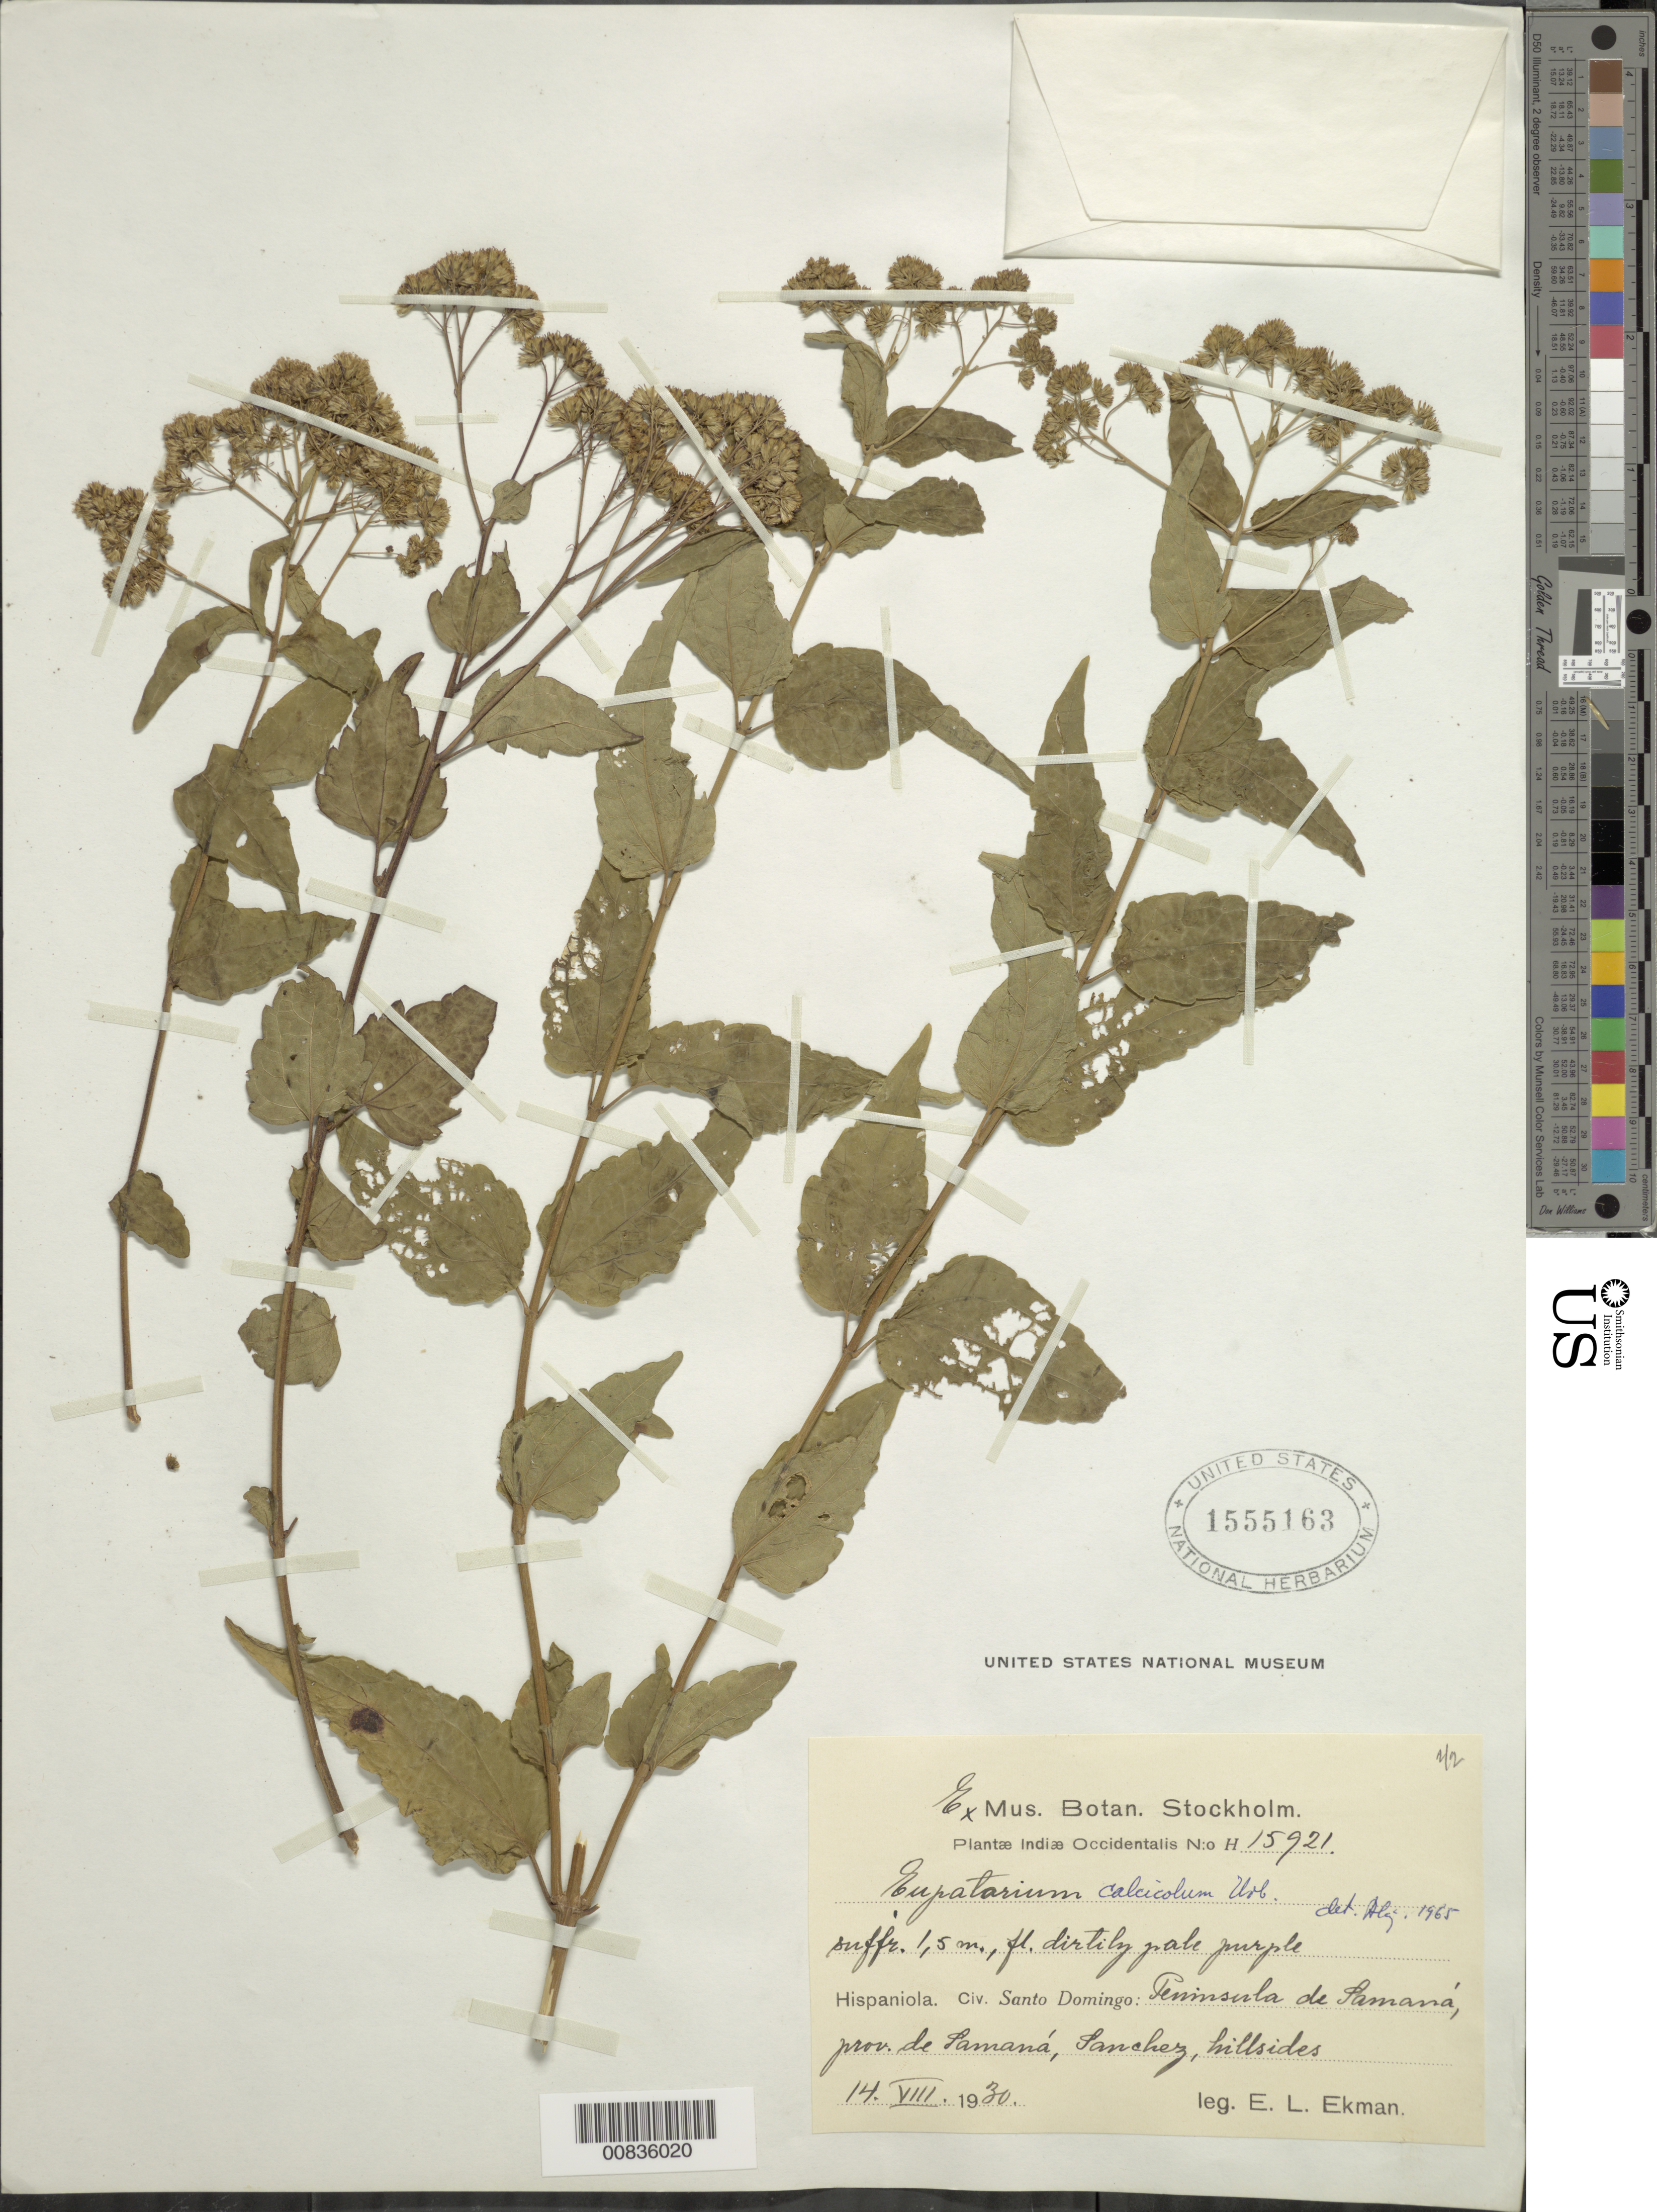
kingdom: Plantae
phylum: Tracheophyta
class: Magnoliopsida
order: Asterales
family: Asteraceae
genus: Koanophyllon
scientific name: Koanophyllon calcicola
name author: (Urb.) R.M. King & H. Rob.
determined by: Liogier, Alain H.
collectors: E. L. Ekman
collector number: H 15921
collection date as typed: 14 Aug 1930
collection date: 1930-08-14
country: Dominican Republic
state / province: Samana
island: Hispaniola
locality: Península de Samaná, Sánchez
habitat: Hillsides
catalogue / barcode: US 1555163